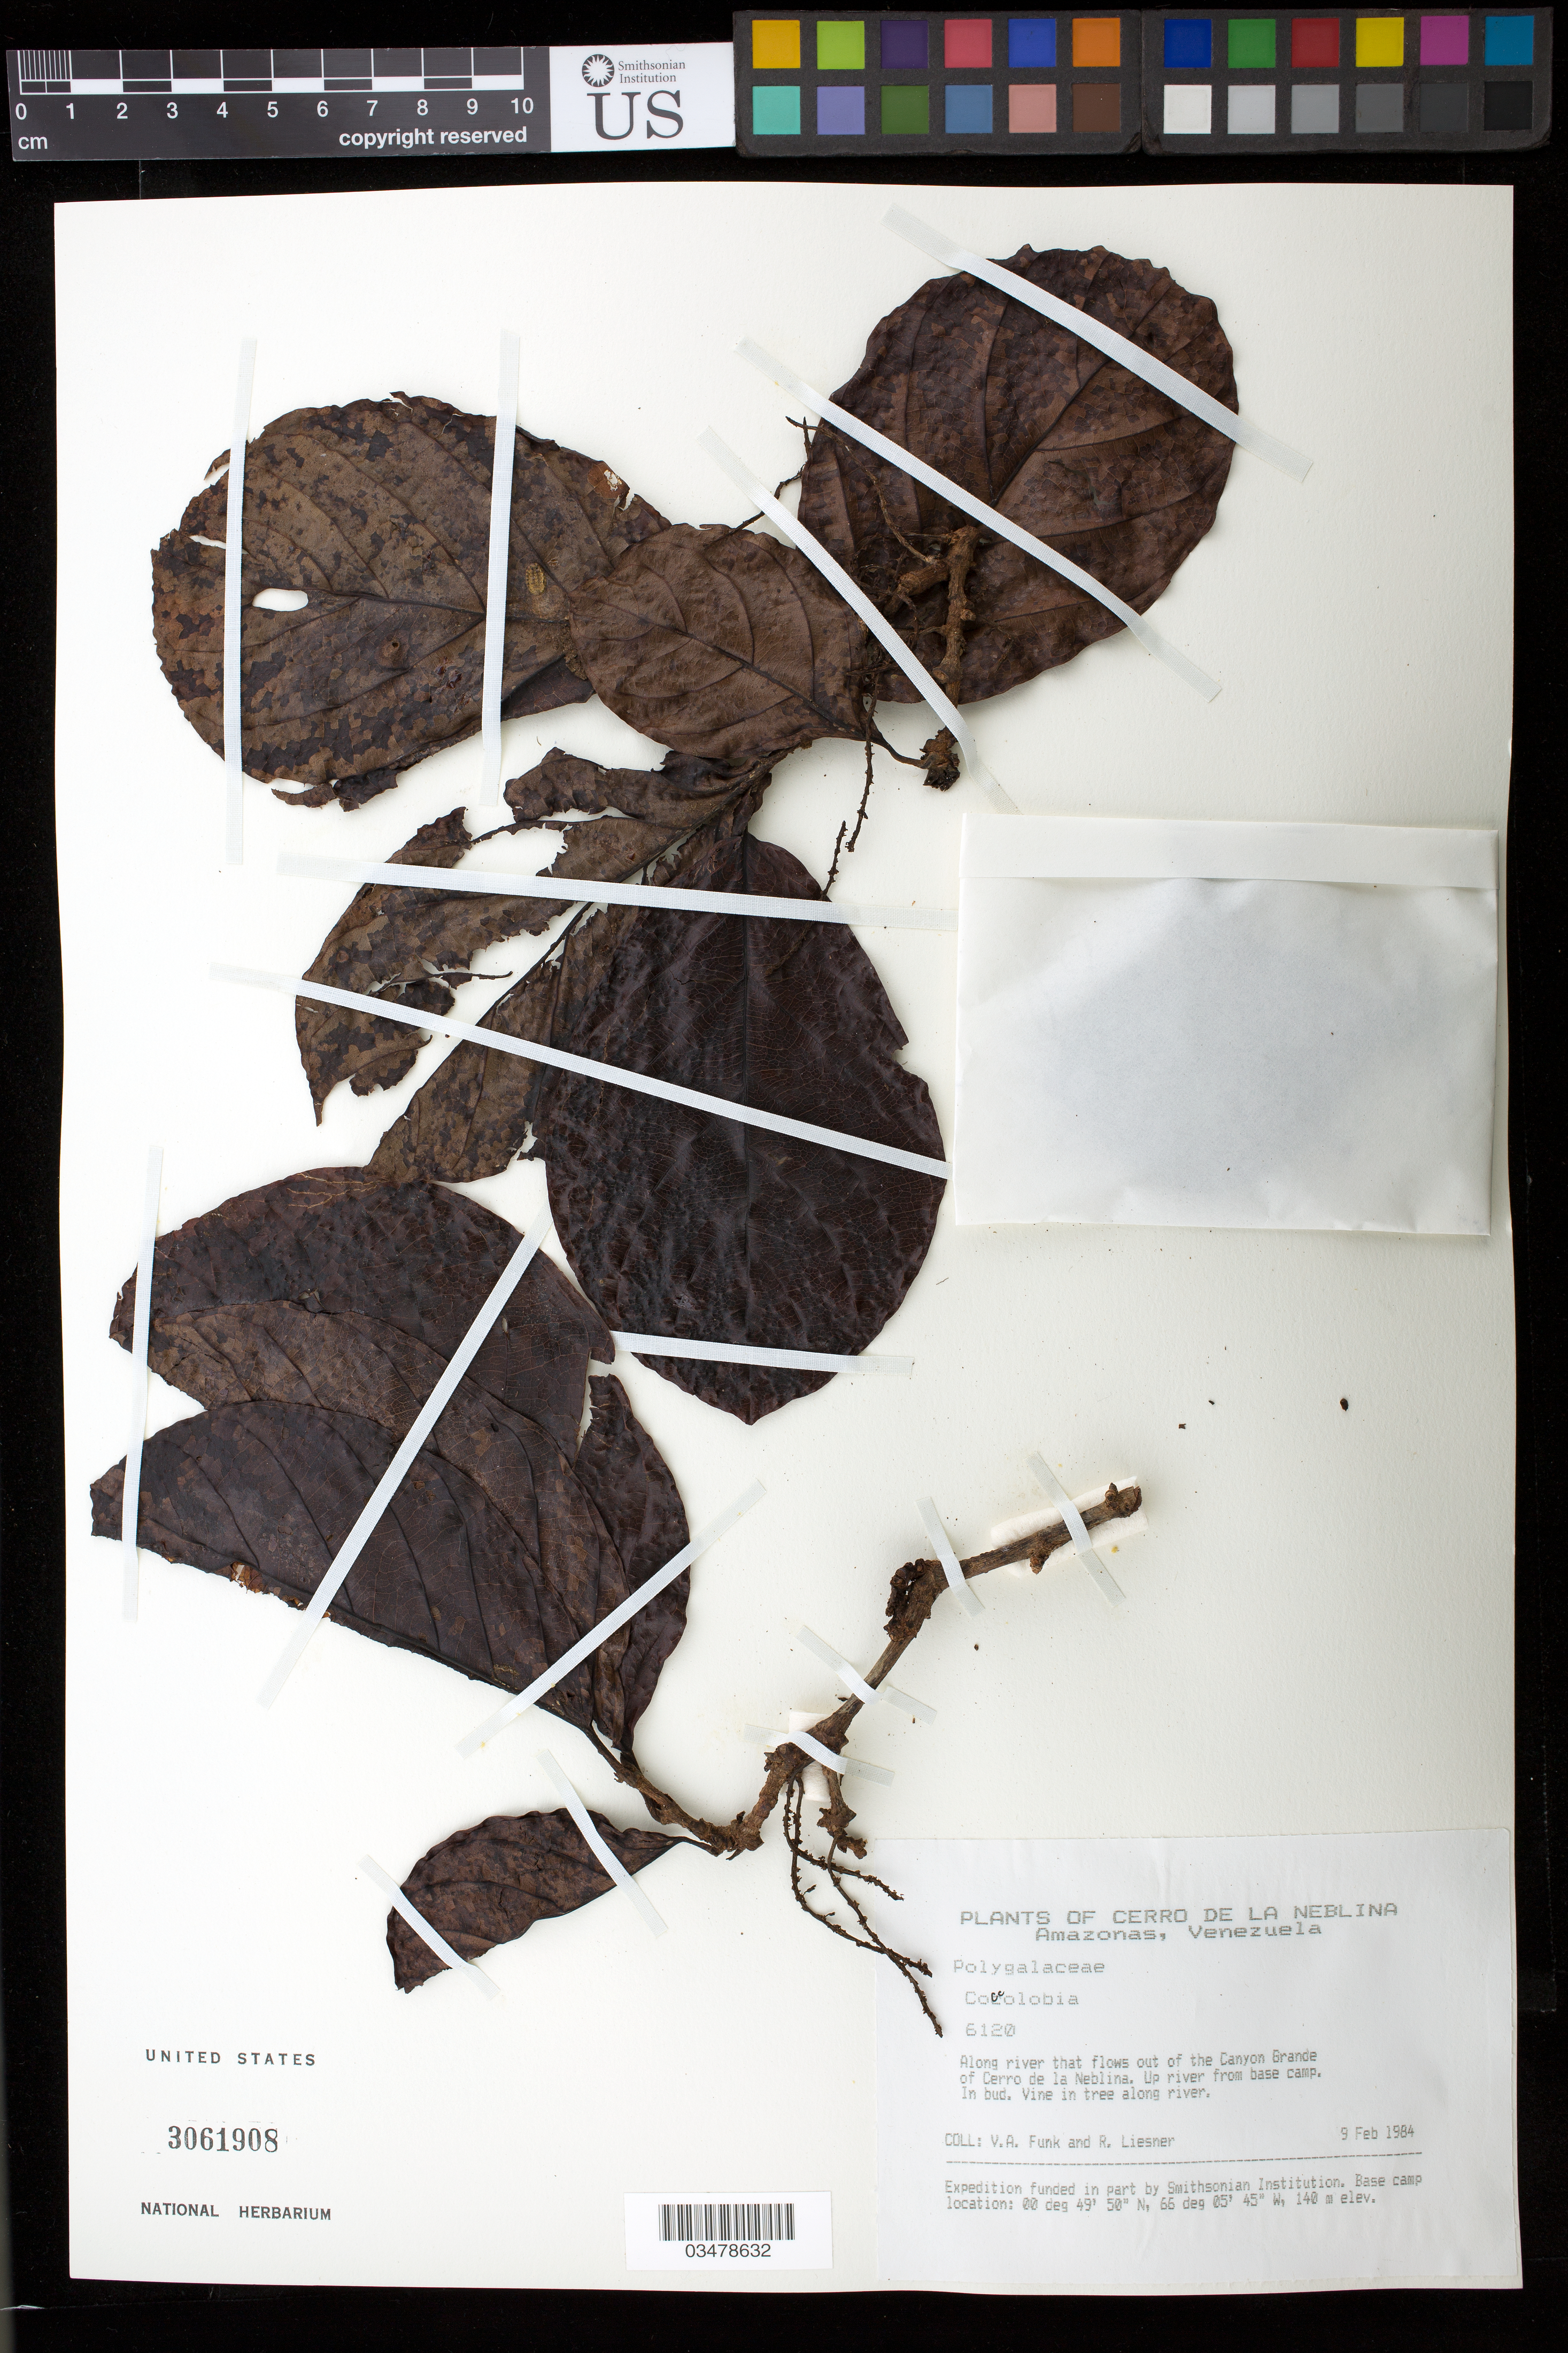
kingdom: Plantae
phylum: Tracheophyta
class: Magnoliopsida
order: Caryophyllales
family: Polygonaceae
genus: Coccoloba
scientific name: Coccoloba sp.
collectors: V. Funk & R. L. Liesner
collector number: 6120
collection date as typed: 09 Feb 1984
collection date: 1984-02-09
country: Venezuela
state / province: Amazonas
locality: Along river that flows out of the Canyon Grande of Cerro de la Neblina; up river from base camp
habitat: Along river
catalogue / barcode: US 3061908